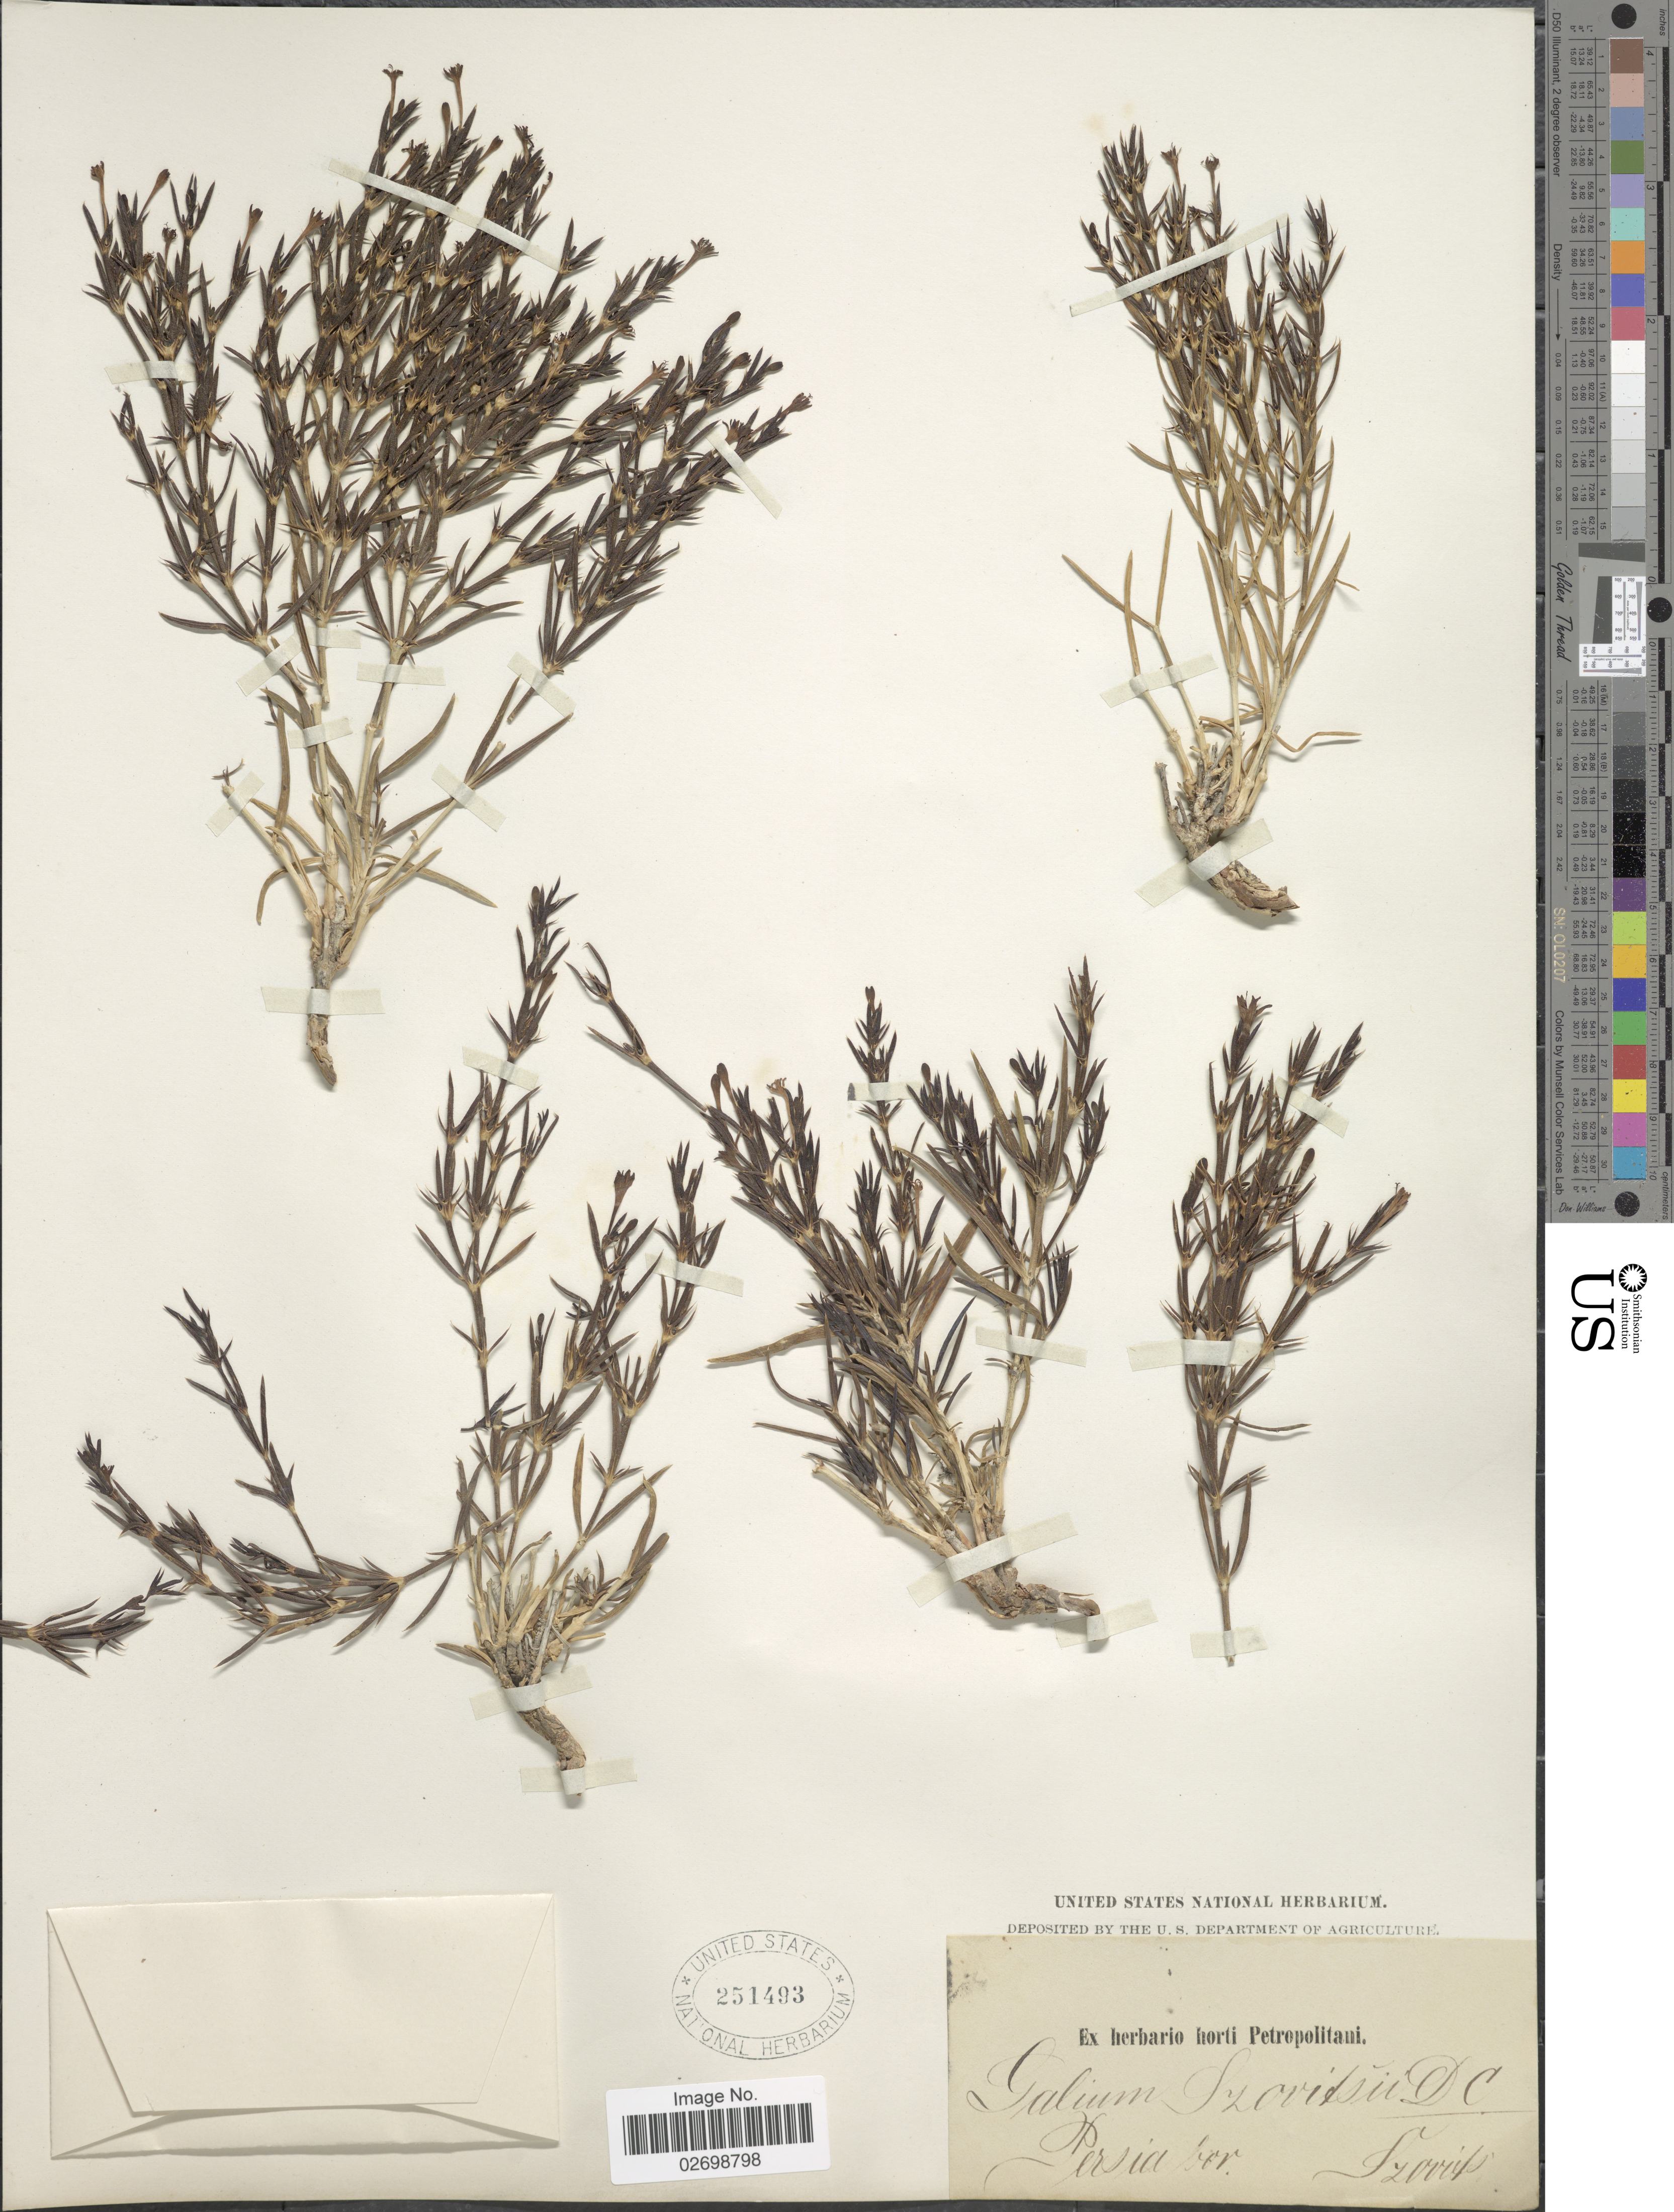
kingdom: Plantae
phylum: Tracheophyta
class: Magnoliopsida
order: Gentianales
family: Rubiaceae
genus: Galium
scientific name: Galium szovitsii DC. ined.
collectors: Szovits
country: Iran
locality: Persia bor.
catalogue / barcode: US 251493